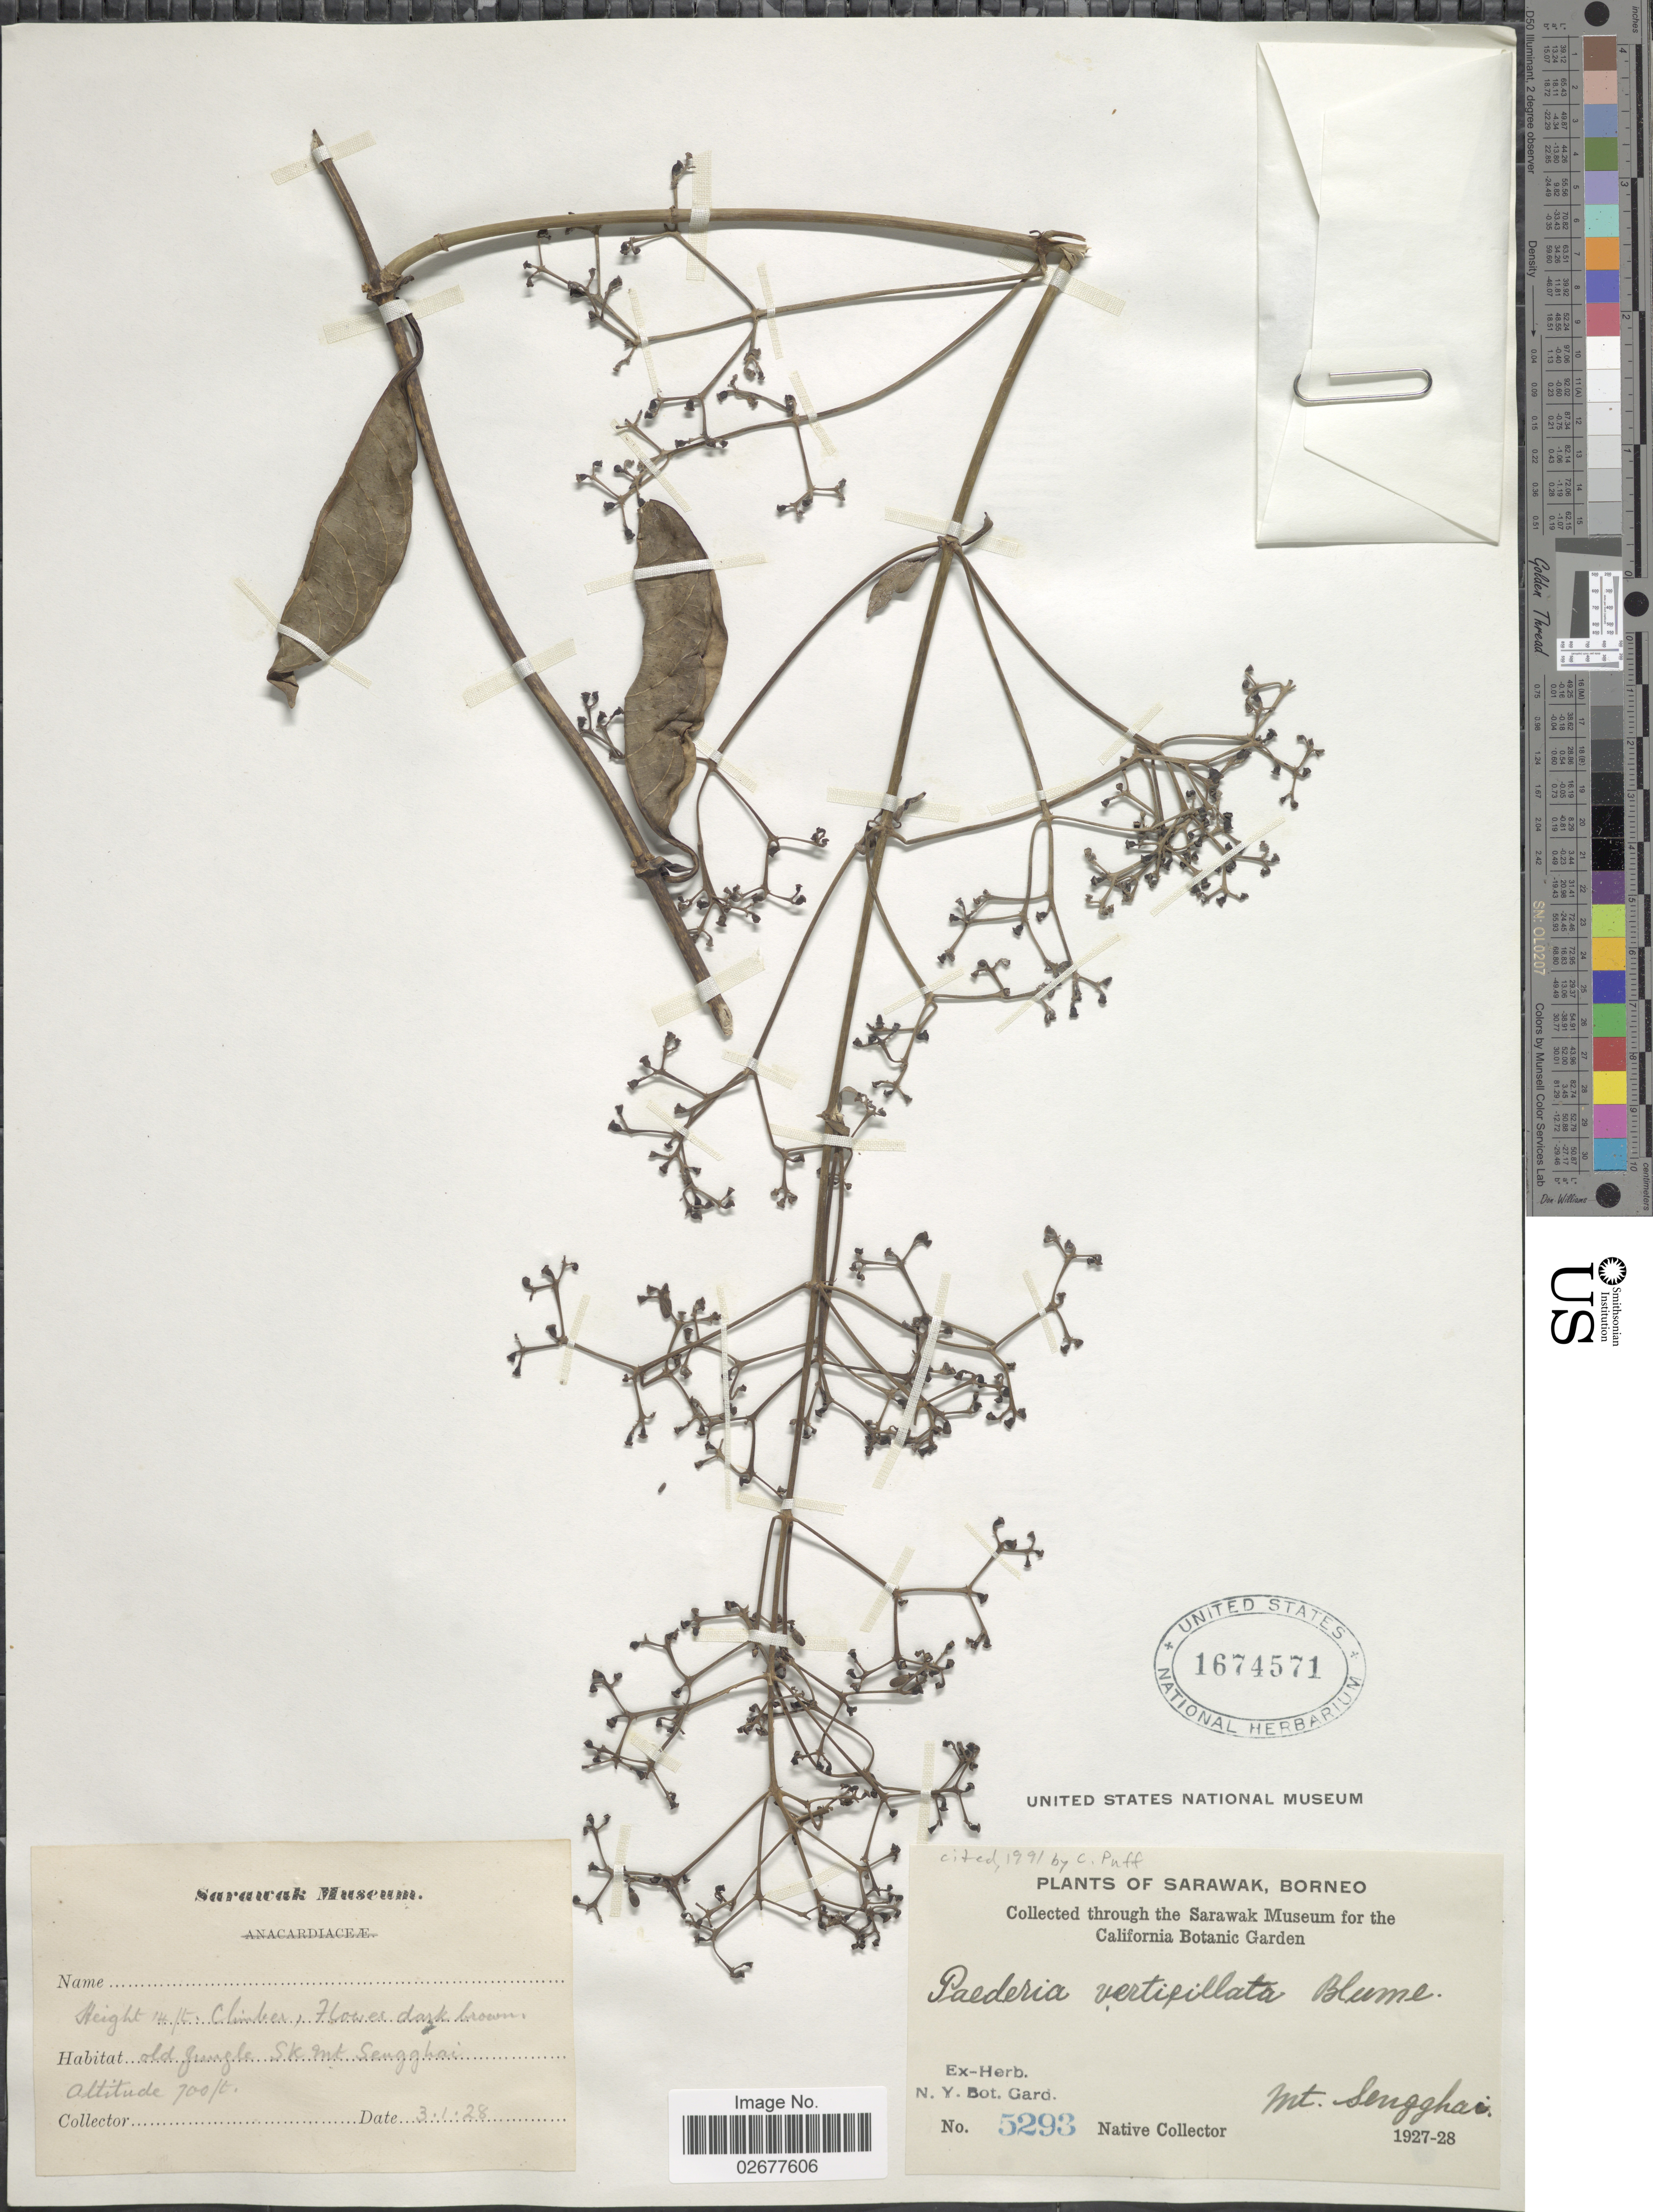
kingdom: Plantae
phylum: Tracheophyta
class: Magnoliopsida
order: Gentianales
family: Rubiaceae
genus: Paederia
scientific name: Paederia verticillata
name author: Blume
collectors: Native collector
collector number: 5293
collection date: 1928-01-03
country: Malaysia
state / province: Sarawak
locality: Borneo. Old Jungle SR Mt Sengghai.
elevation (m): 213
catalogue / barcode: US 1674571